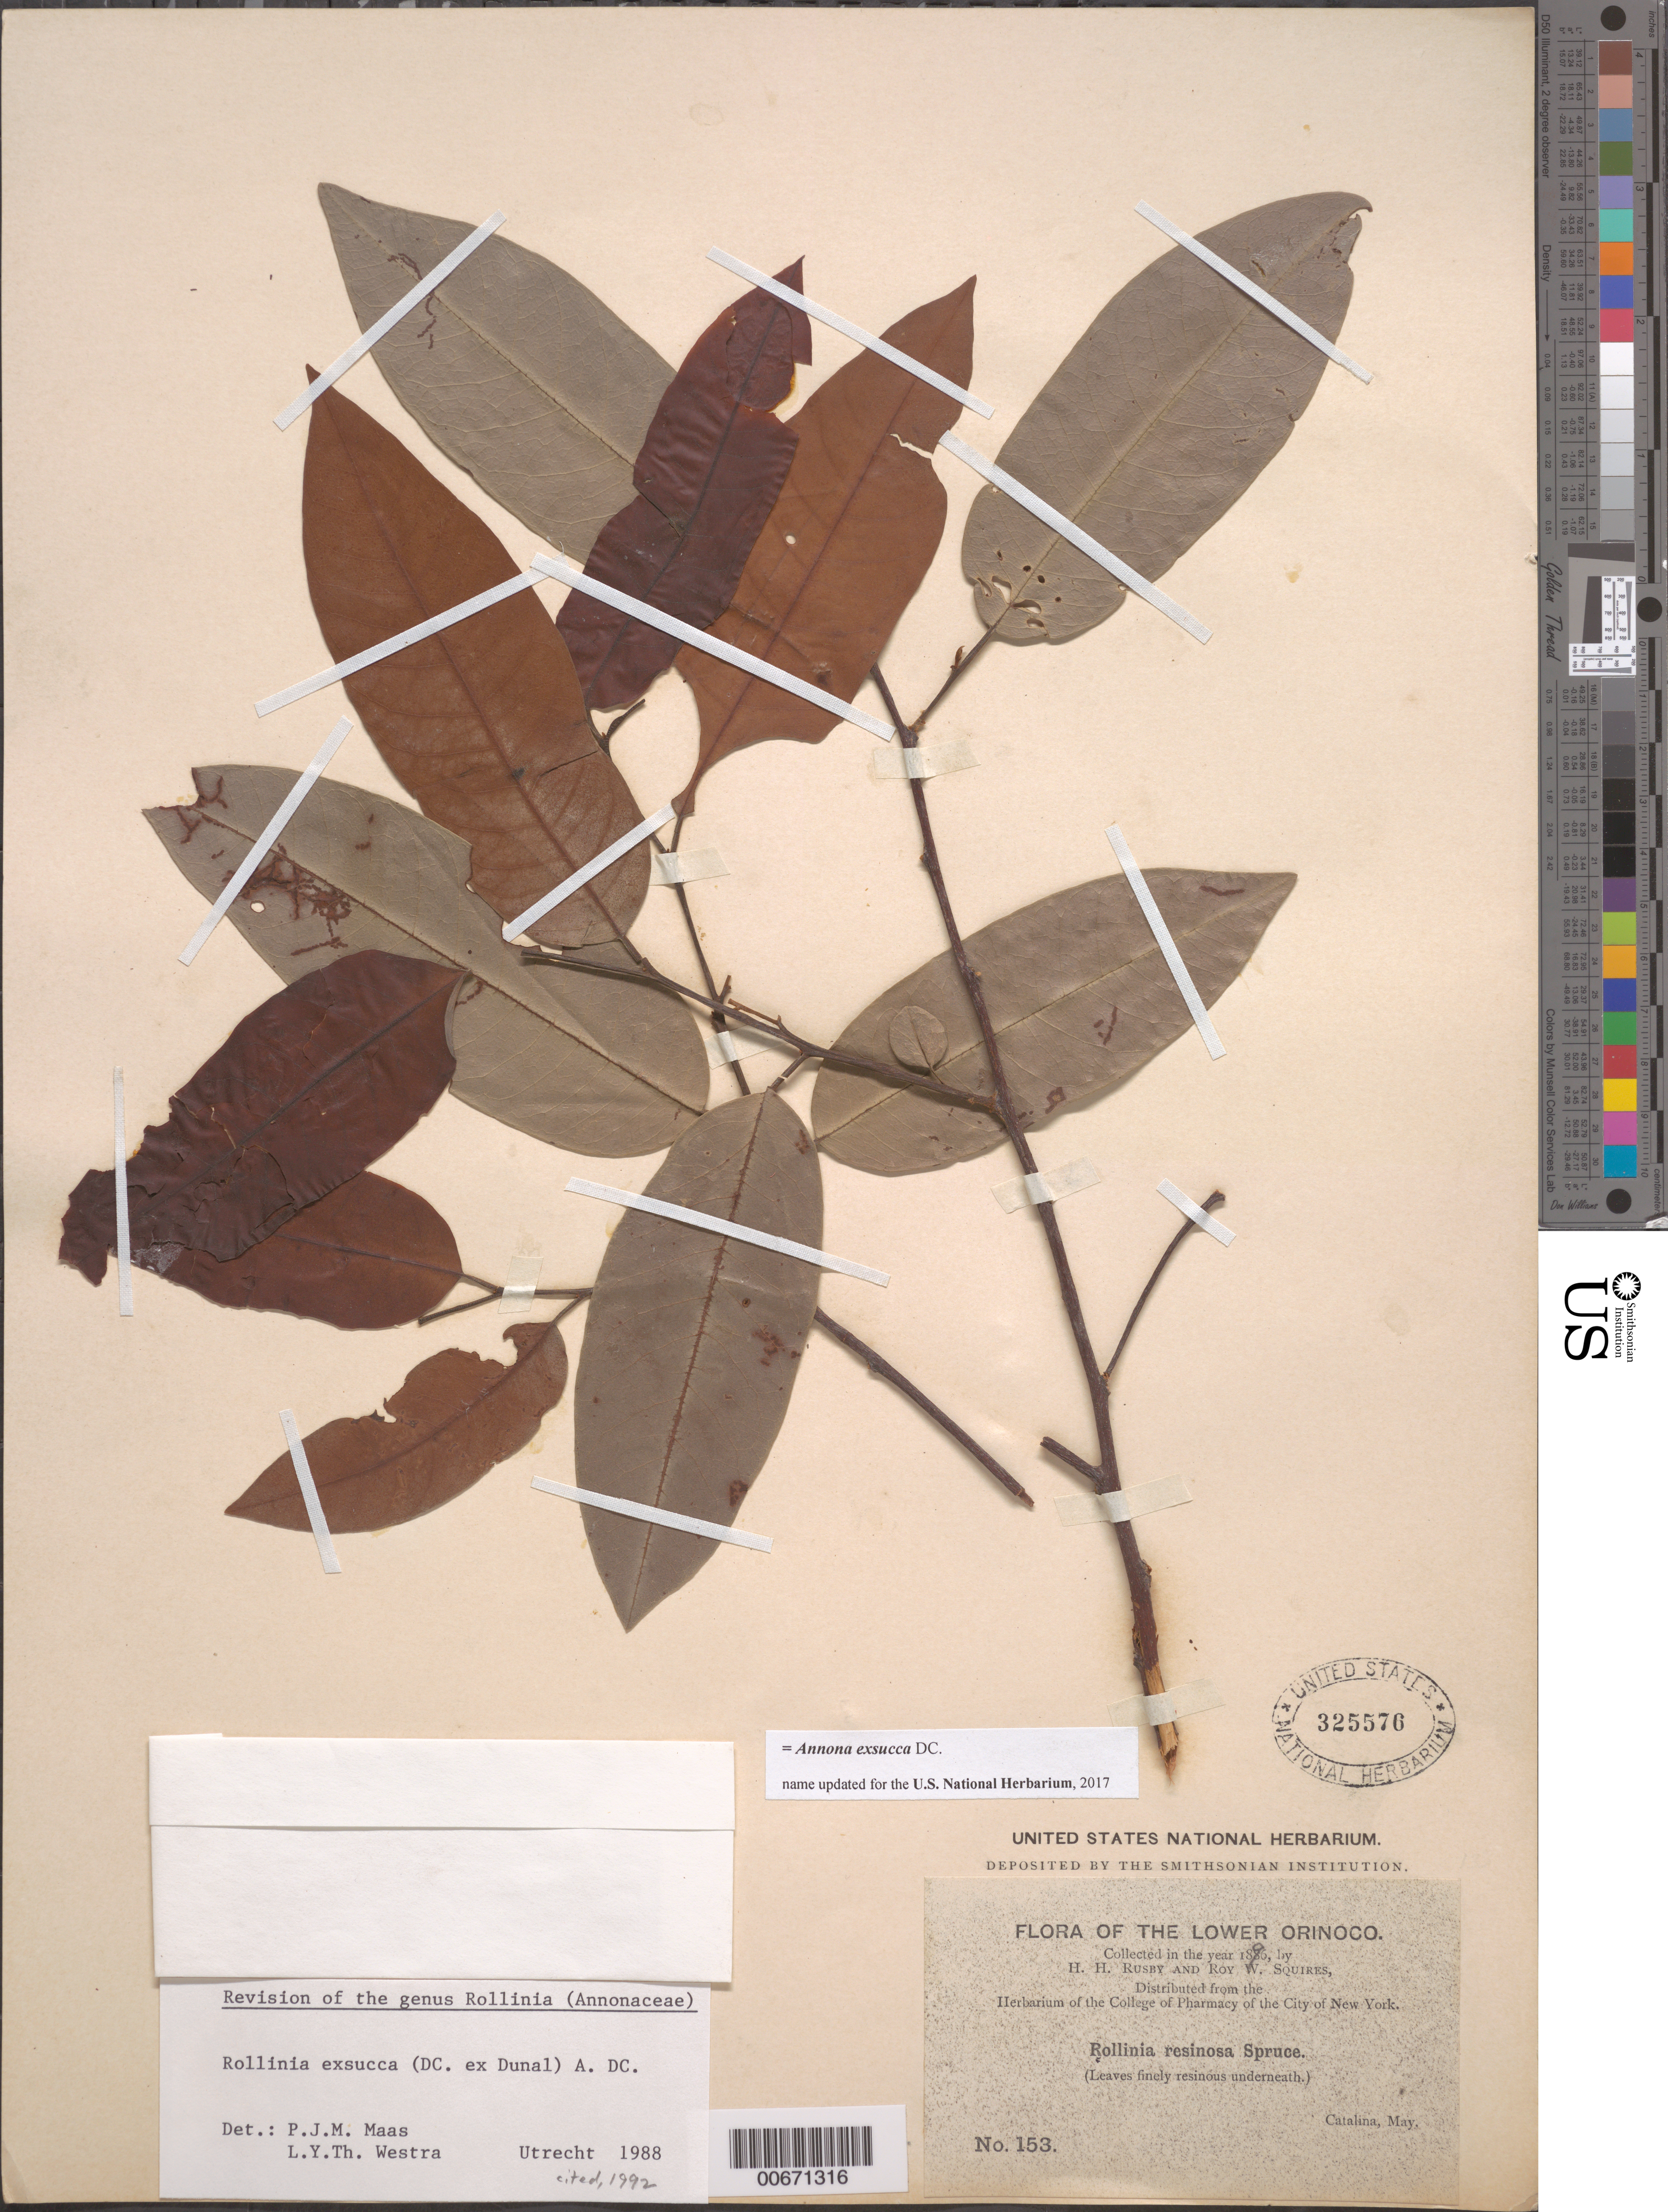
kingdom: Plantae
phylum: Tracheophyta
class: Magnoliopsida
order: Magnoliales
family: Annonaceae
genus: Annona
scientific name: Annona exsucca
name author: DC. ex Dunal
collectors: H. H. Rusby & R. Squires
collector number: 153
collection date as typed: May 1896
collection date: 1896-05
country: Venezuela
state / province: Delta Amacuro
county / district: Tucupita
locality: Lower Orinoco, Santa Catalina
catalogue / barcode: US 325576